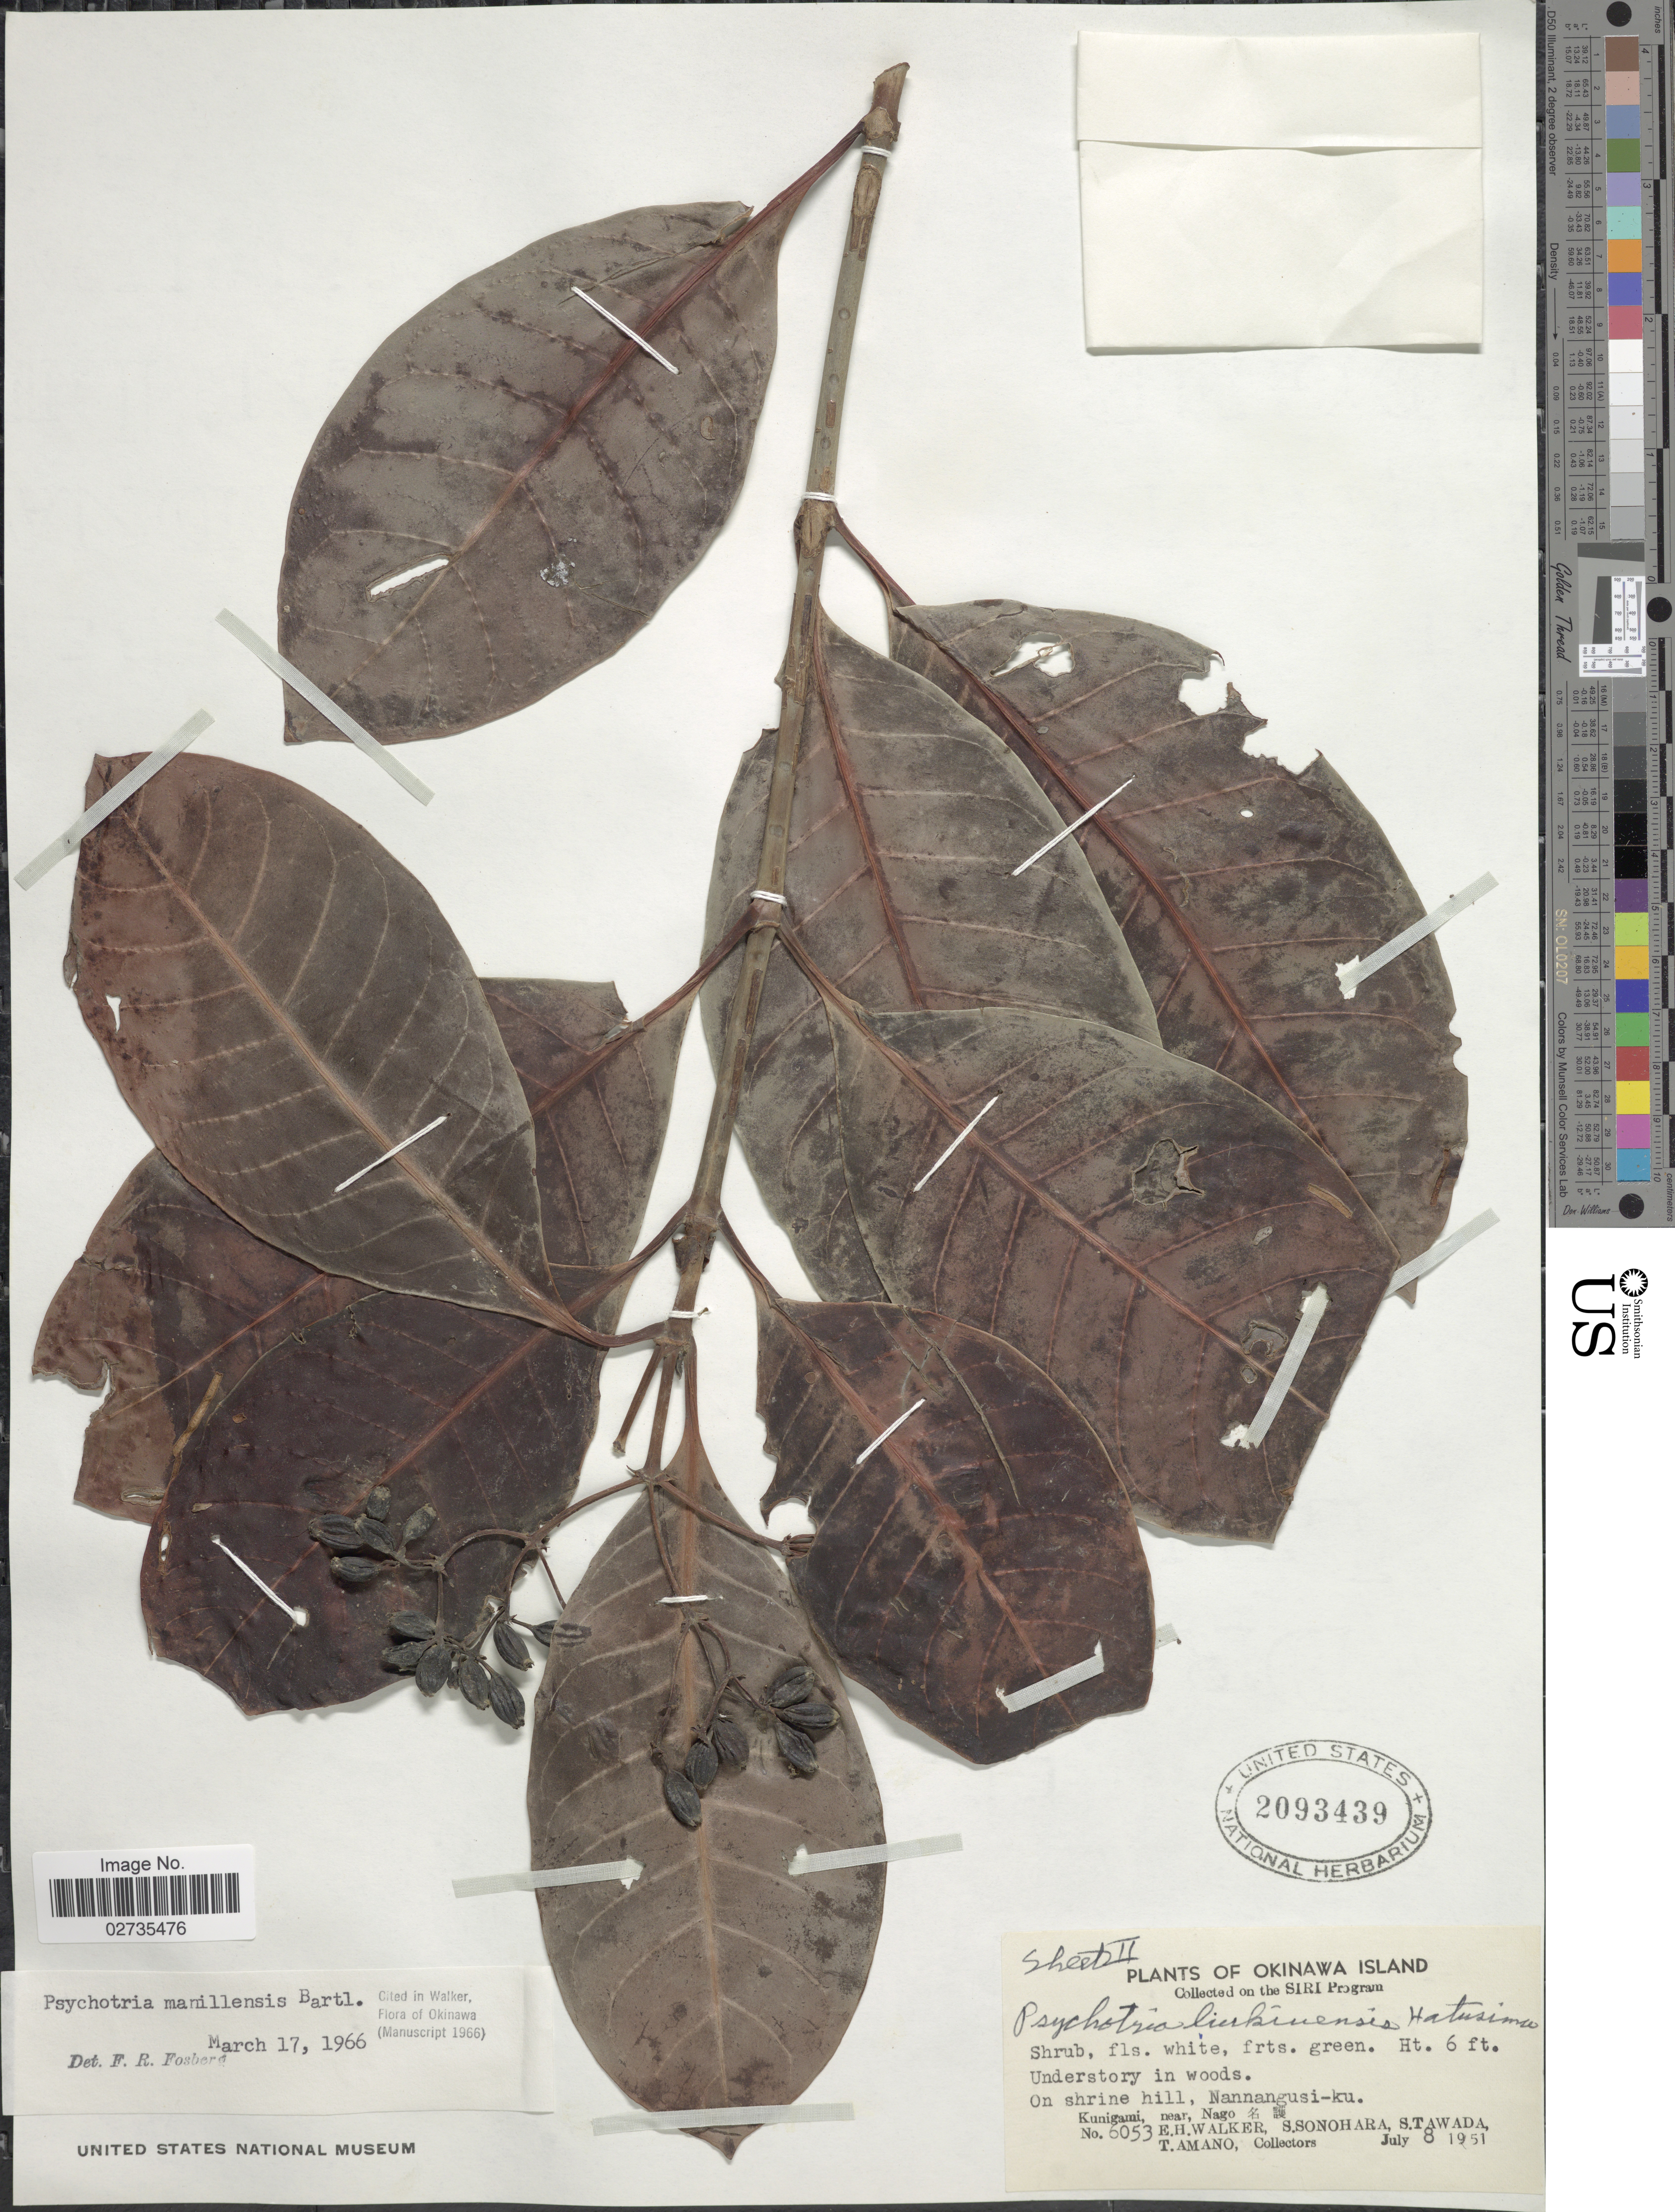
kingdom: Plantae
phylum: Tracheophyta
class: Magnoliopsida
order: Gentianales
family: Rubiaceae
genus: Psychotria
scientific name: Psychotria manillensis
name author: Bartl. ex DC.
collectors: E. H. Walker, S. Sonohara, S. Tawada & T. Amano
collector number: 6053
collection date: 1951-07-08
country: Japan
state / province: Okinawa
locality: Kunigami, near Nago. On shrine hill, Nannangusi-ku.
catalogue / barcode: US 2093439